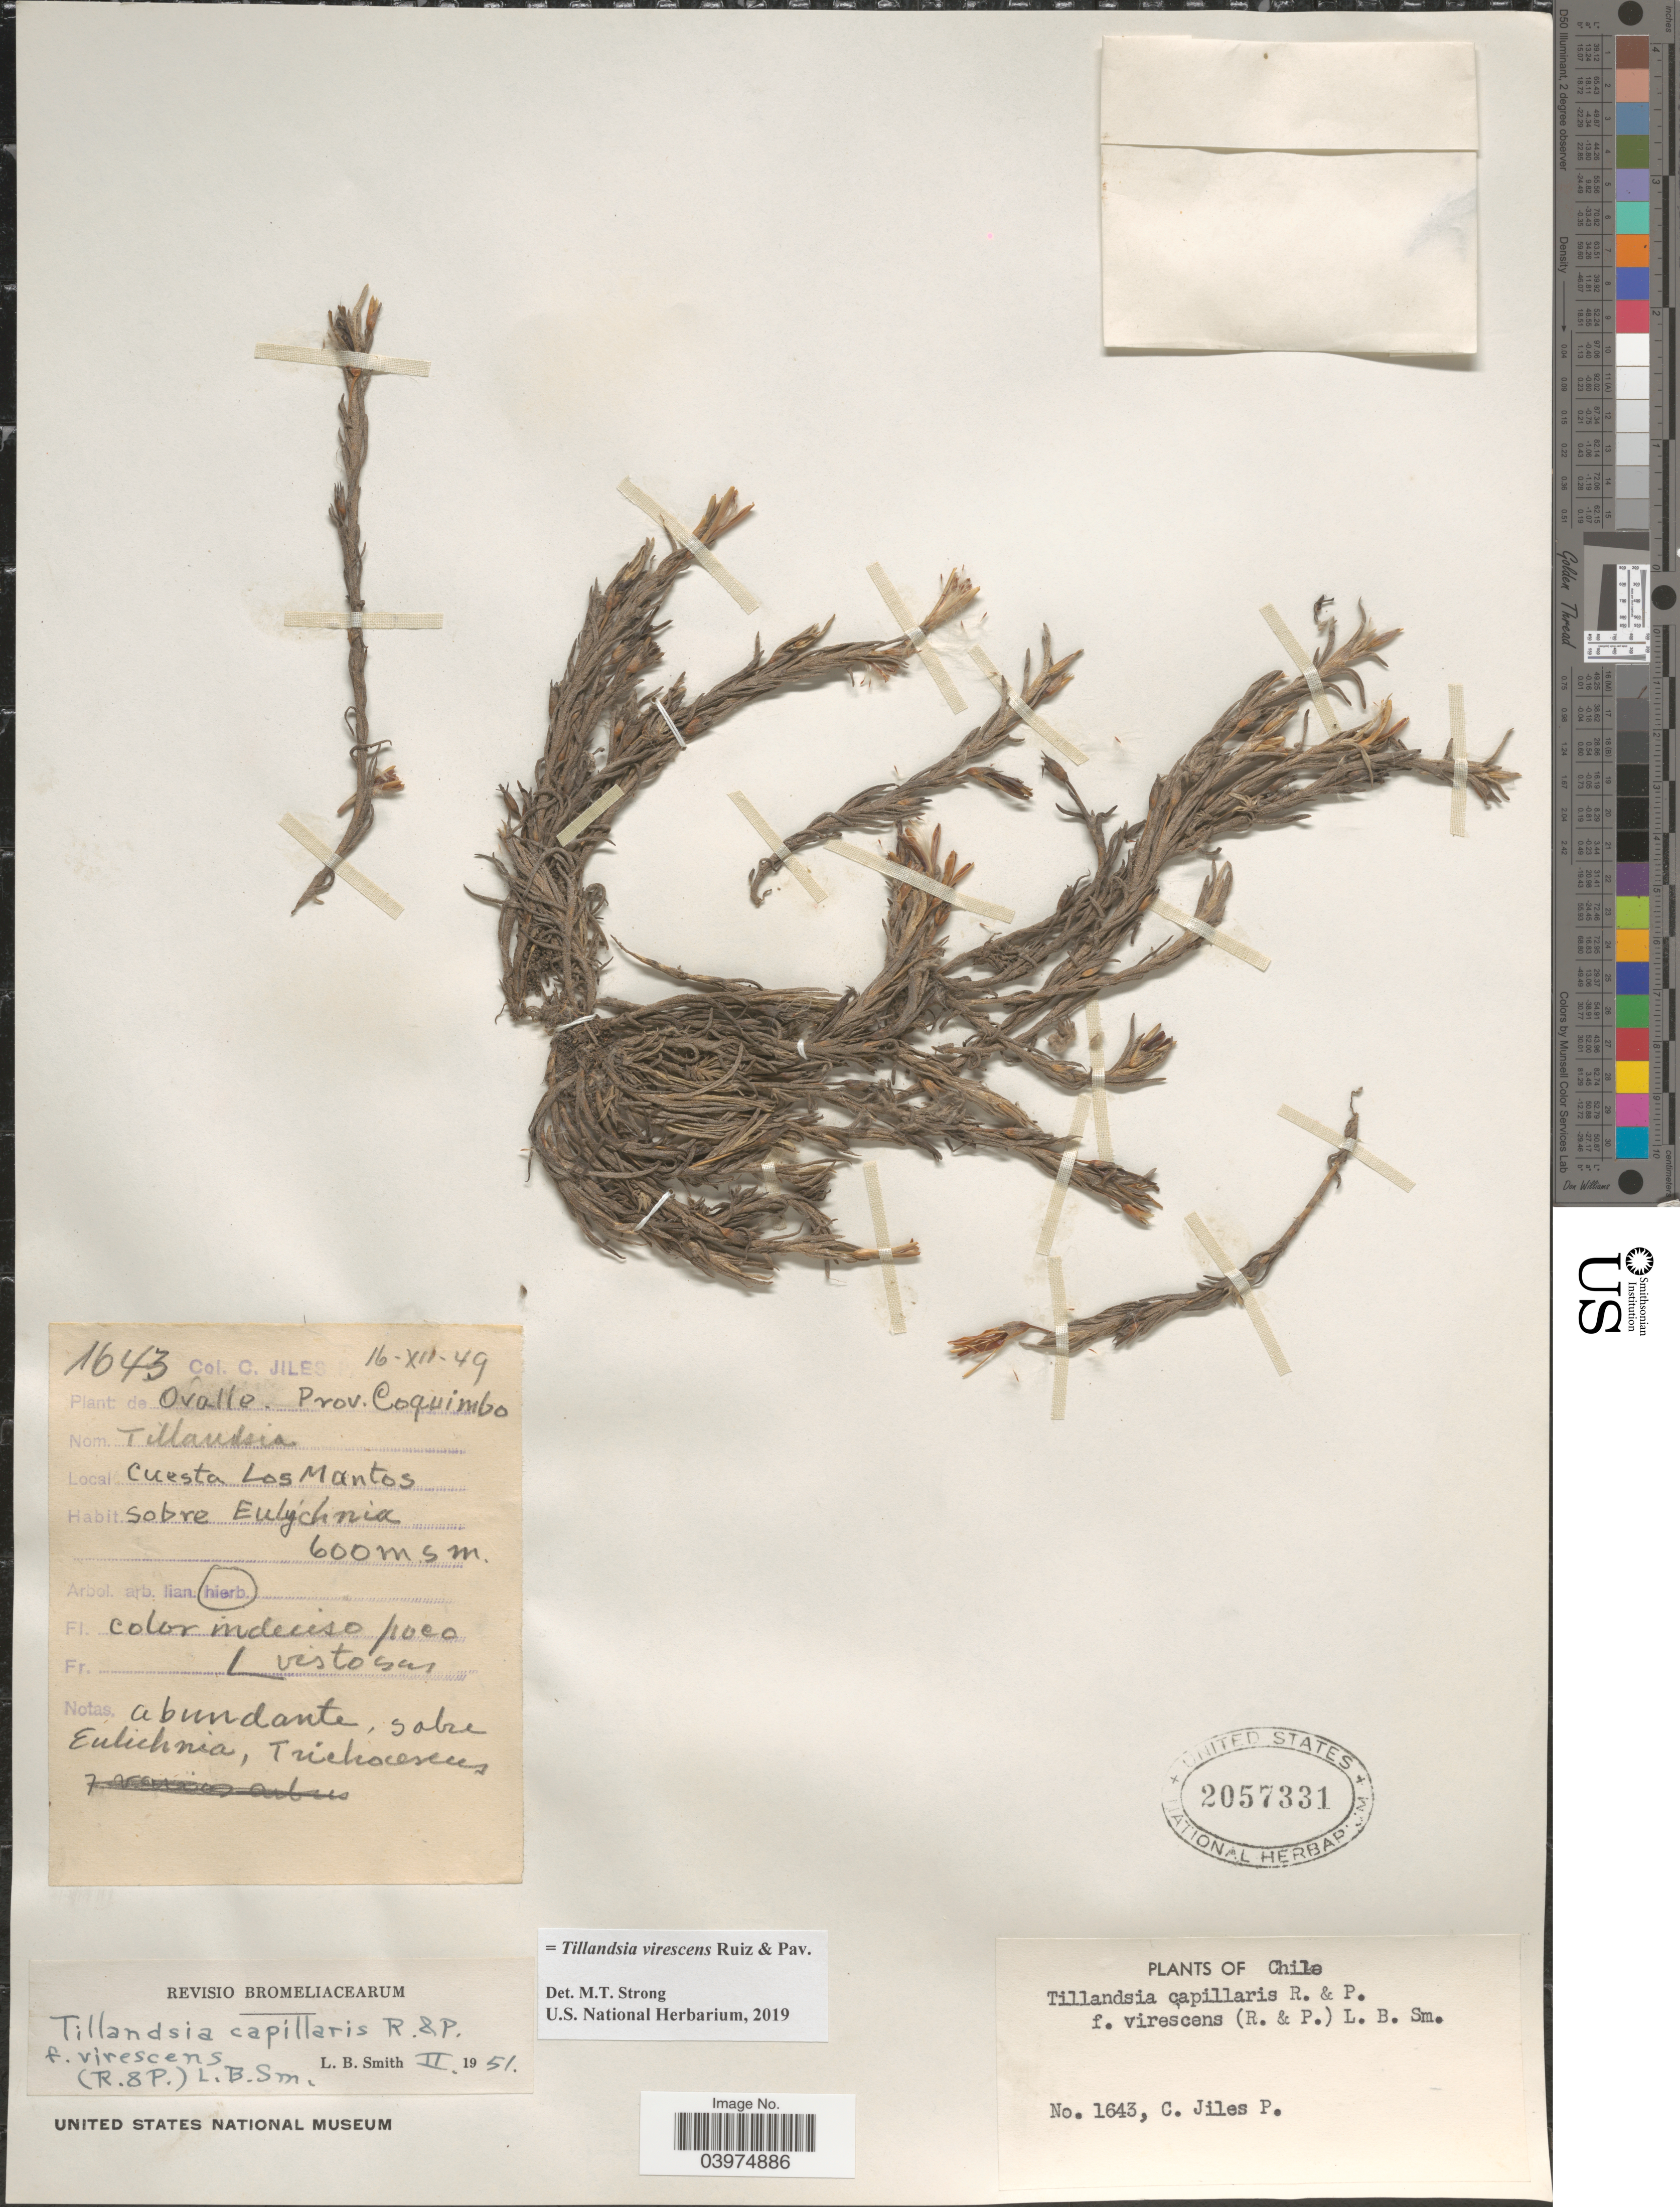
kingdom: Plantae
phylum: Tracheophyta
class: Liliopsida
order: Poales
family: Bromeliaceae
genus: Tillandsia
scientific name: Tillandsia virescens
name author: Ruiz & Pav.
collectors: C. Jiles P.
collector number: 1643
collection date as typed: Transcribed d/m/y: 16/12/49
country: Chile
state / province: Coquimbo (IV)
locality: Prov. Coquimbo. Cuesta Las Mantos.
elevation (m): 600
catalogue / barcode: US 2057331